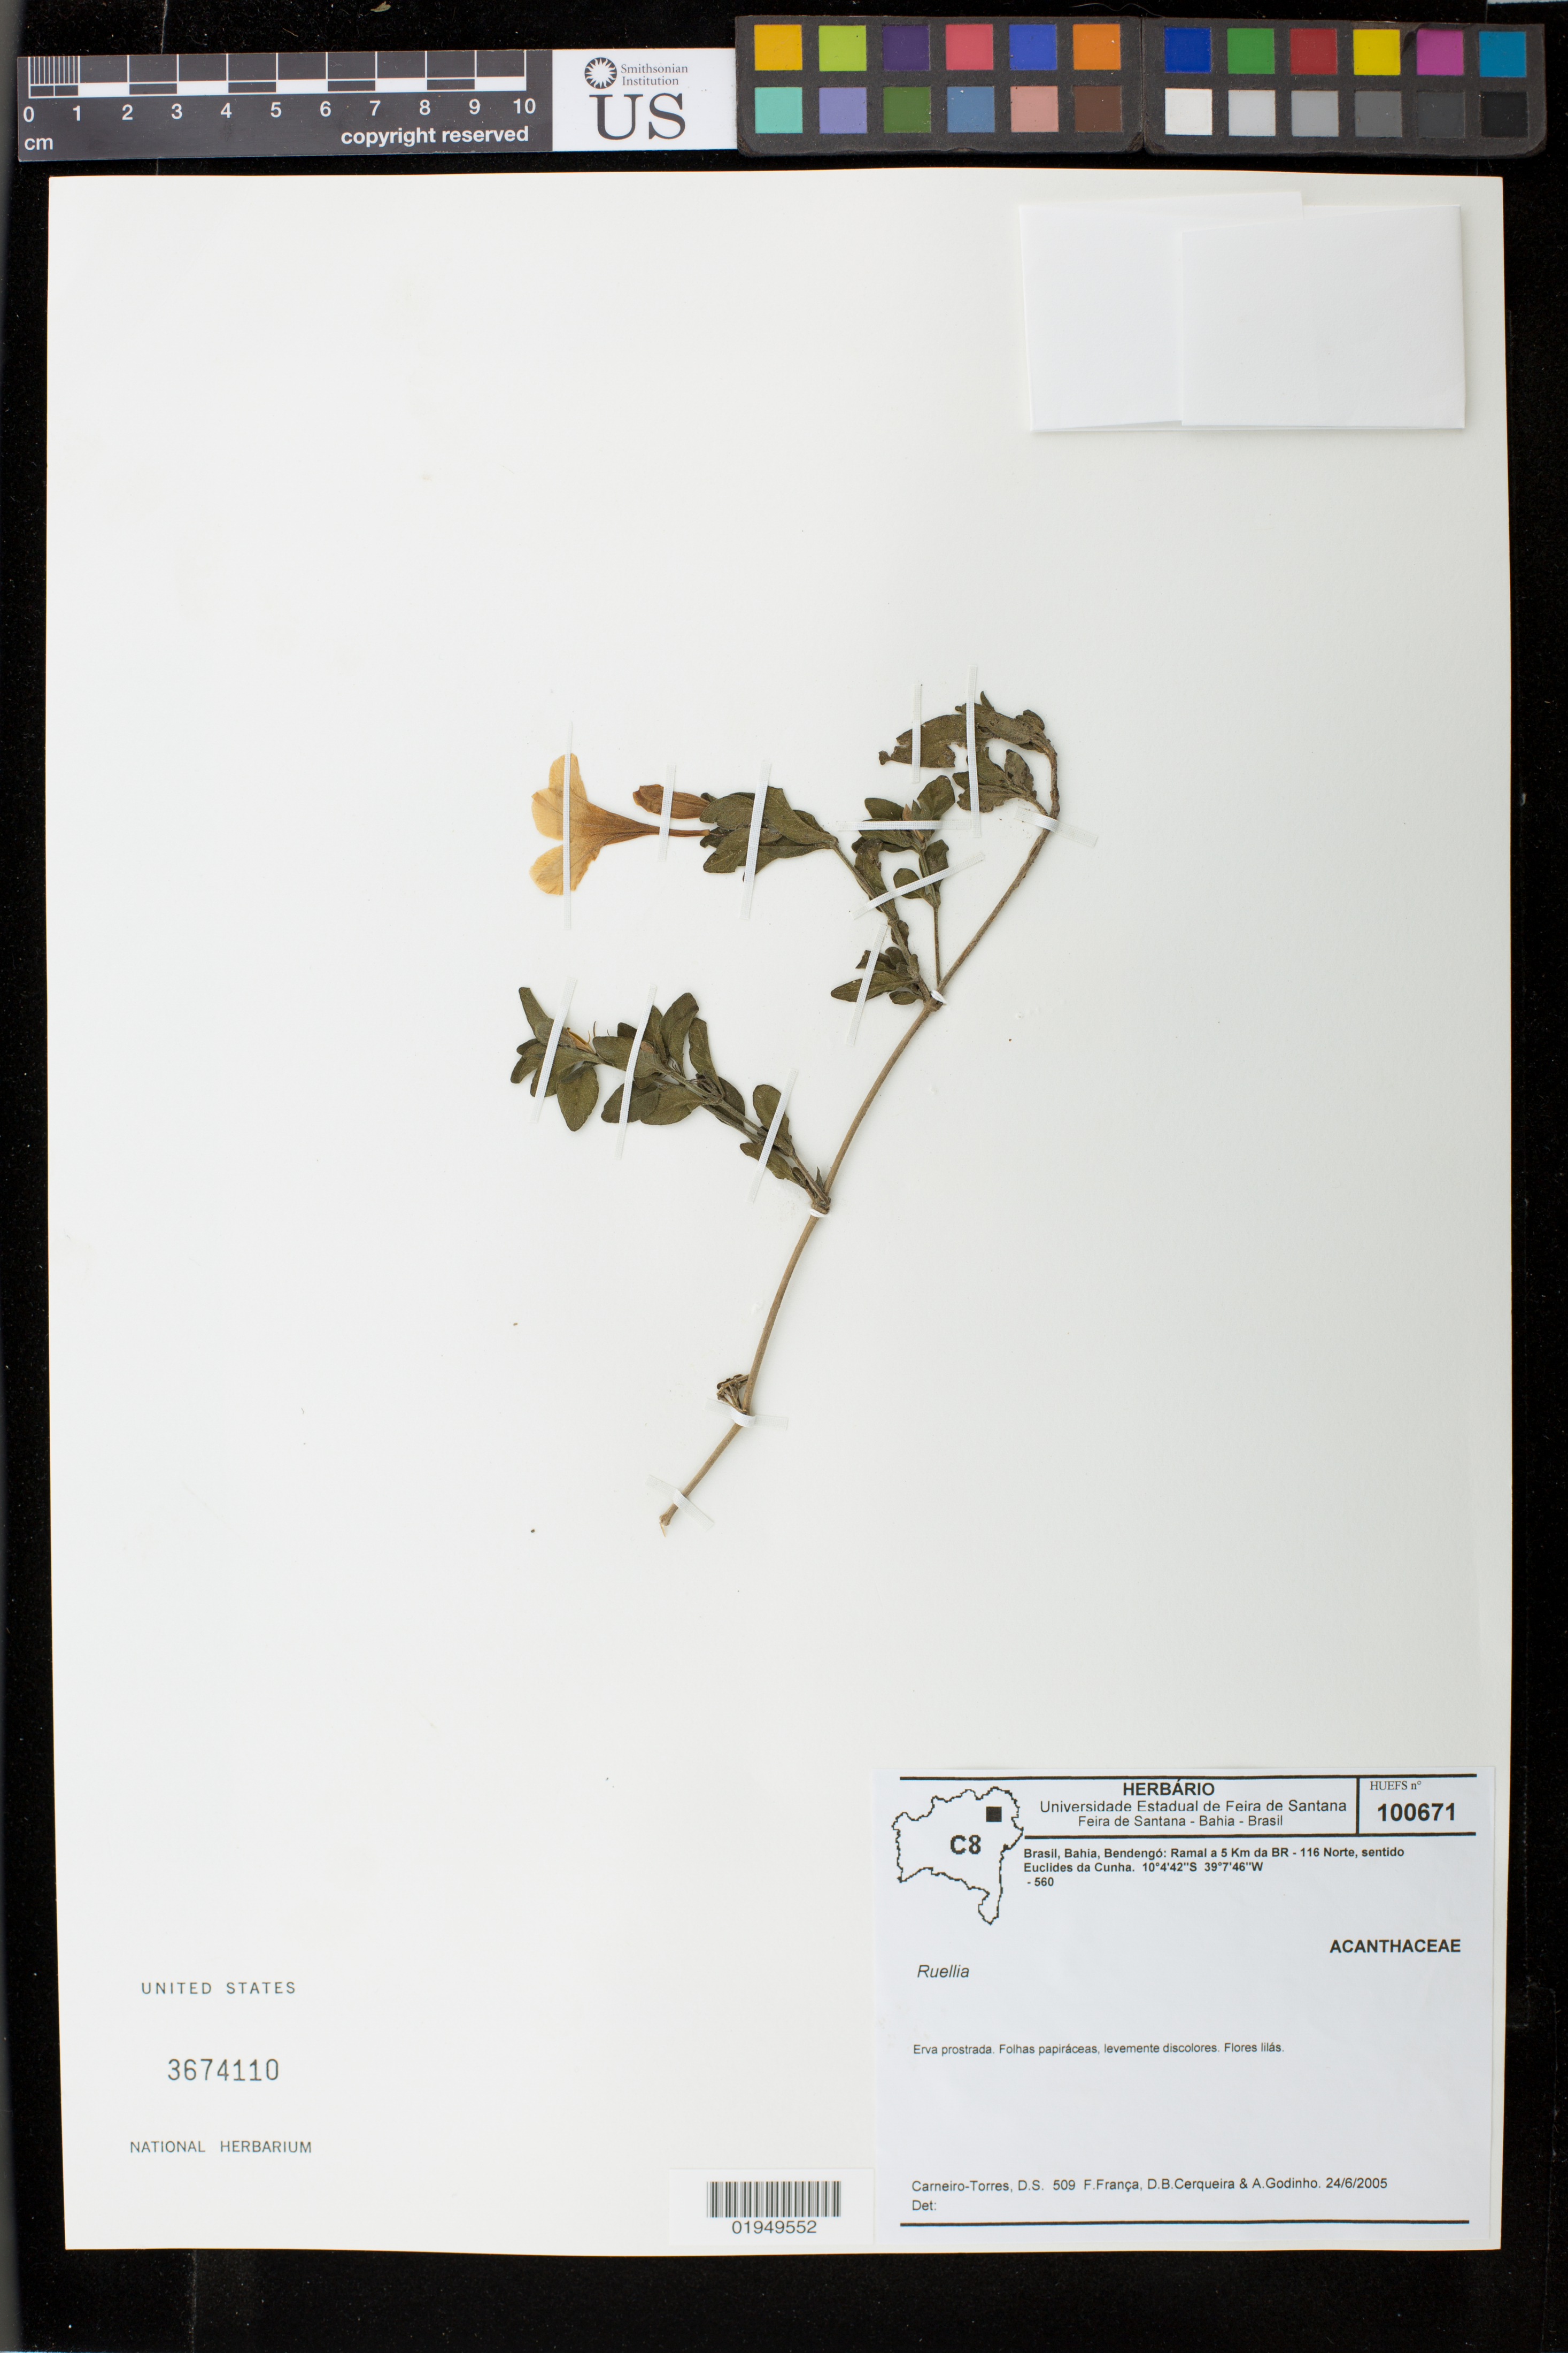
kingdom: Plantae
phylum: Tracheophyta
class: Magnoliopsida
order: Lamiales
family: Acanthaceae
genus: Ruellia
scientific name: Ruellia sp.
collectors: D. Carneiro-Torres, F. França, D. Cerqueira & A. Godinho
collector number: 509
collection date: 2005-06-24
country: Brazil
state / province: Bahia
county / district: Bendengó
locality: Ramal a 5 km da BR - 116 Norte, sentido Euclides da Cunha.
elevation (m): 560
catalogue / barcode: US 3674110